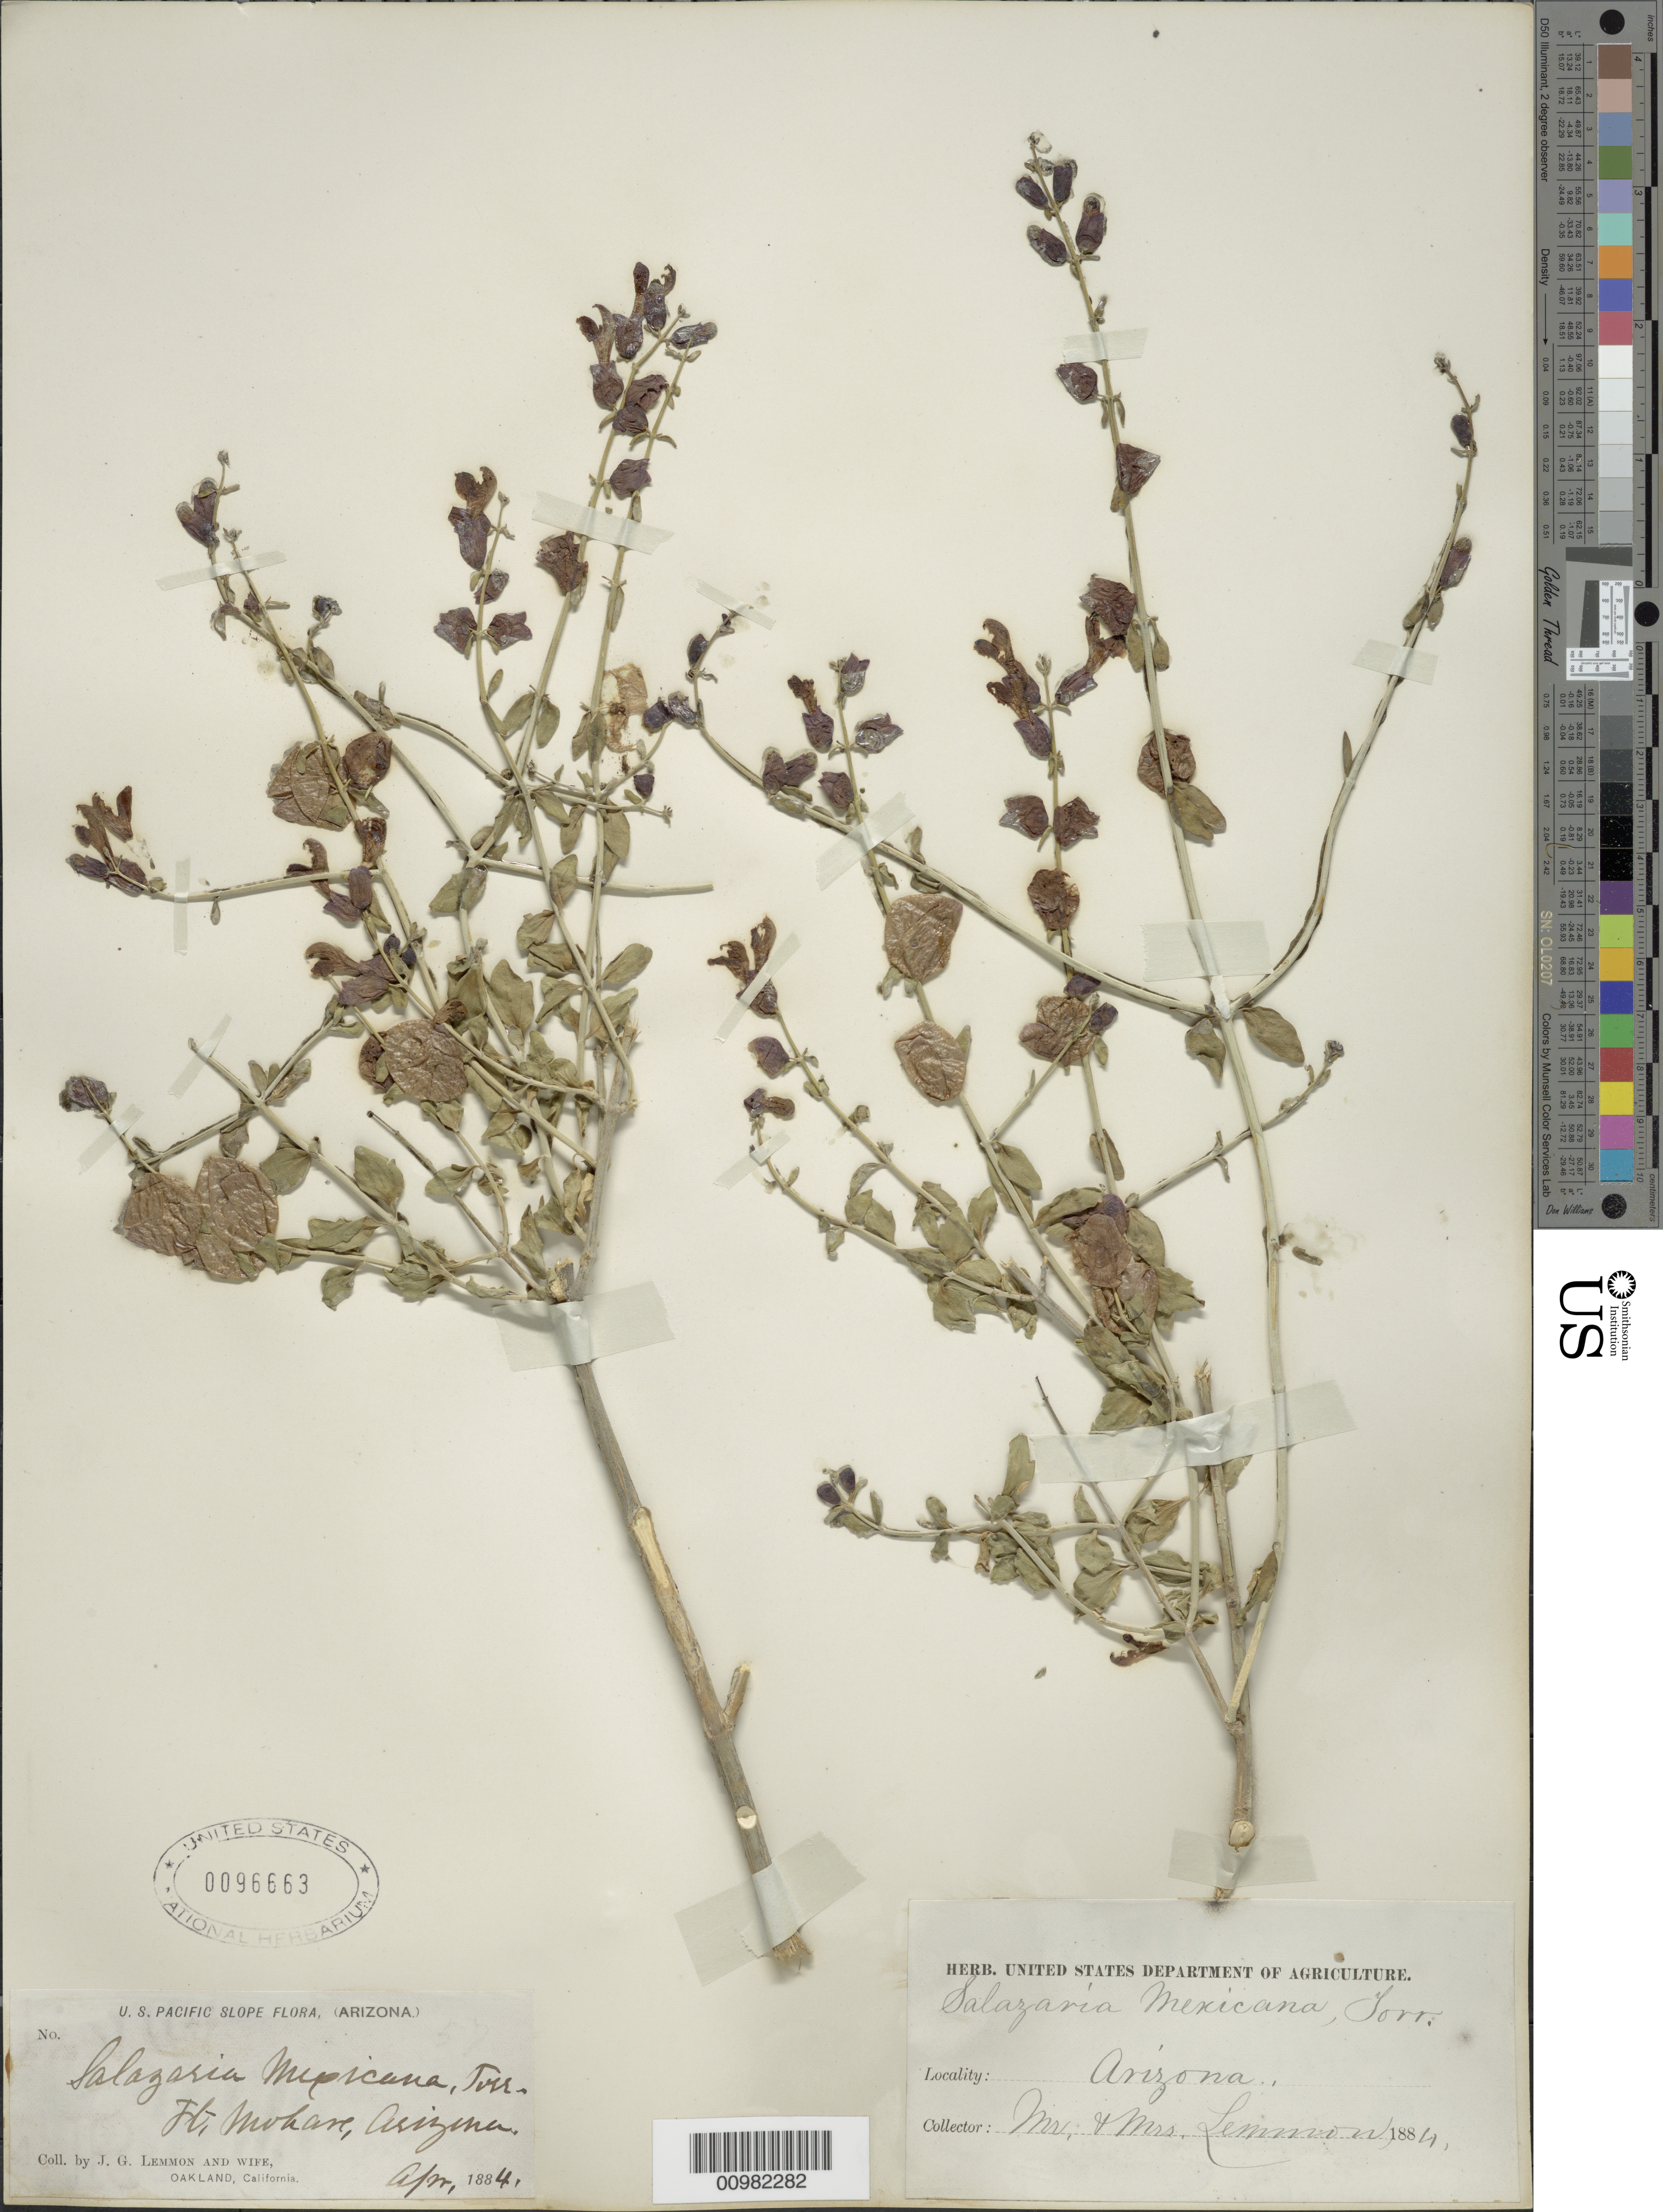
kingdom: Plantae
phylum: Tracheophyta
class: Magnoliopsida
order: Lamiales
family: Lamiaceae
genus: Salazaria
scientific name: Salazaria mexicana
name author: Torr.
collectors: J. G. Lemmon & Mrs. J. G. Lemmon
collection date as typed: Apr 1884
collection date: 1884-04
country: United States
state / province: Arizona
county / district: Mohave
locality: Fort Mohave.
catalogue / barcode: US 96663